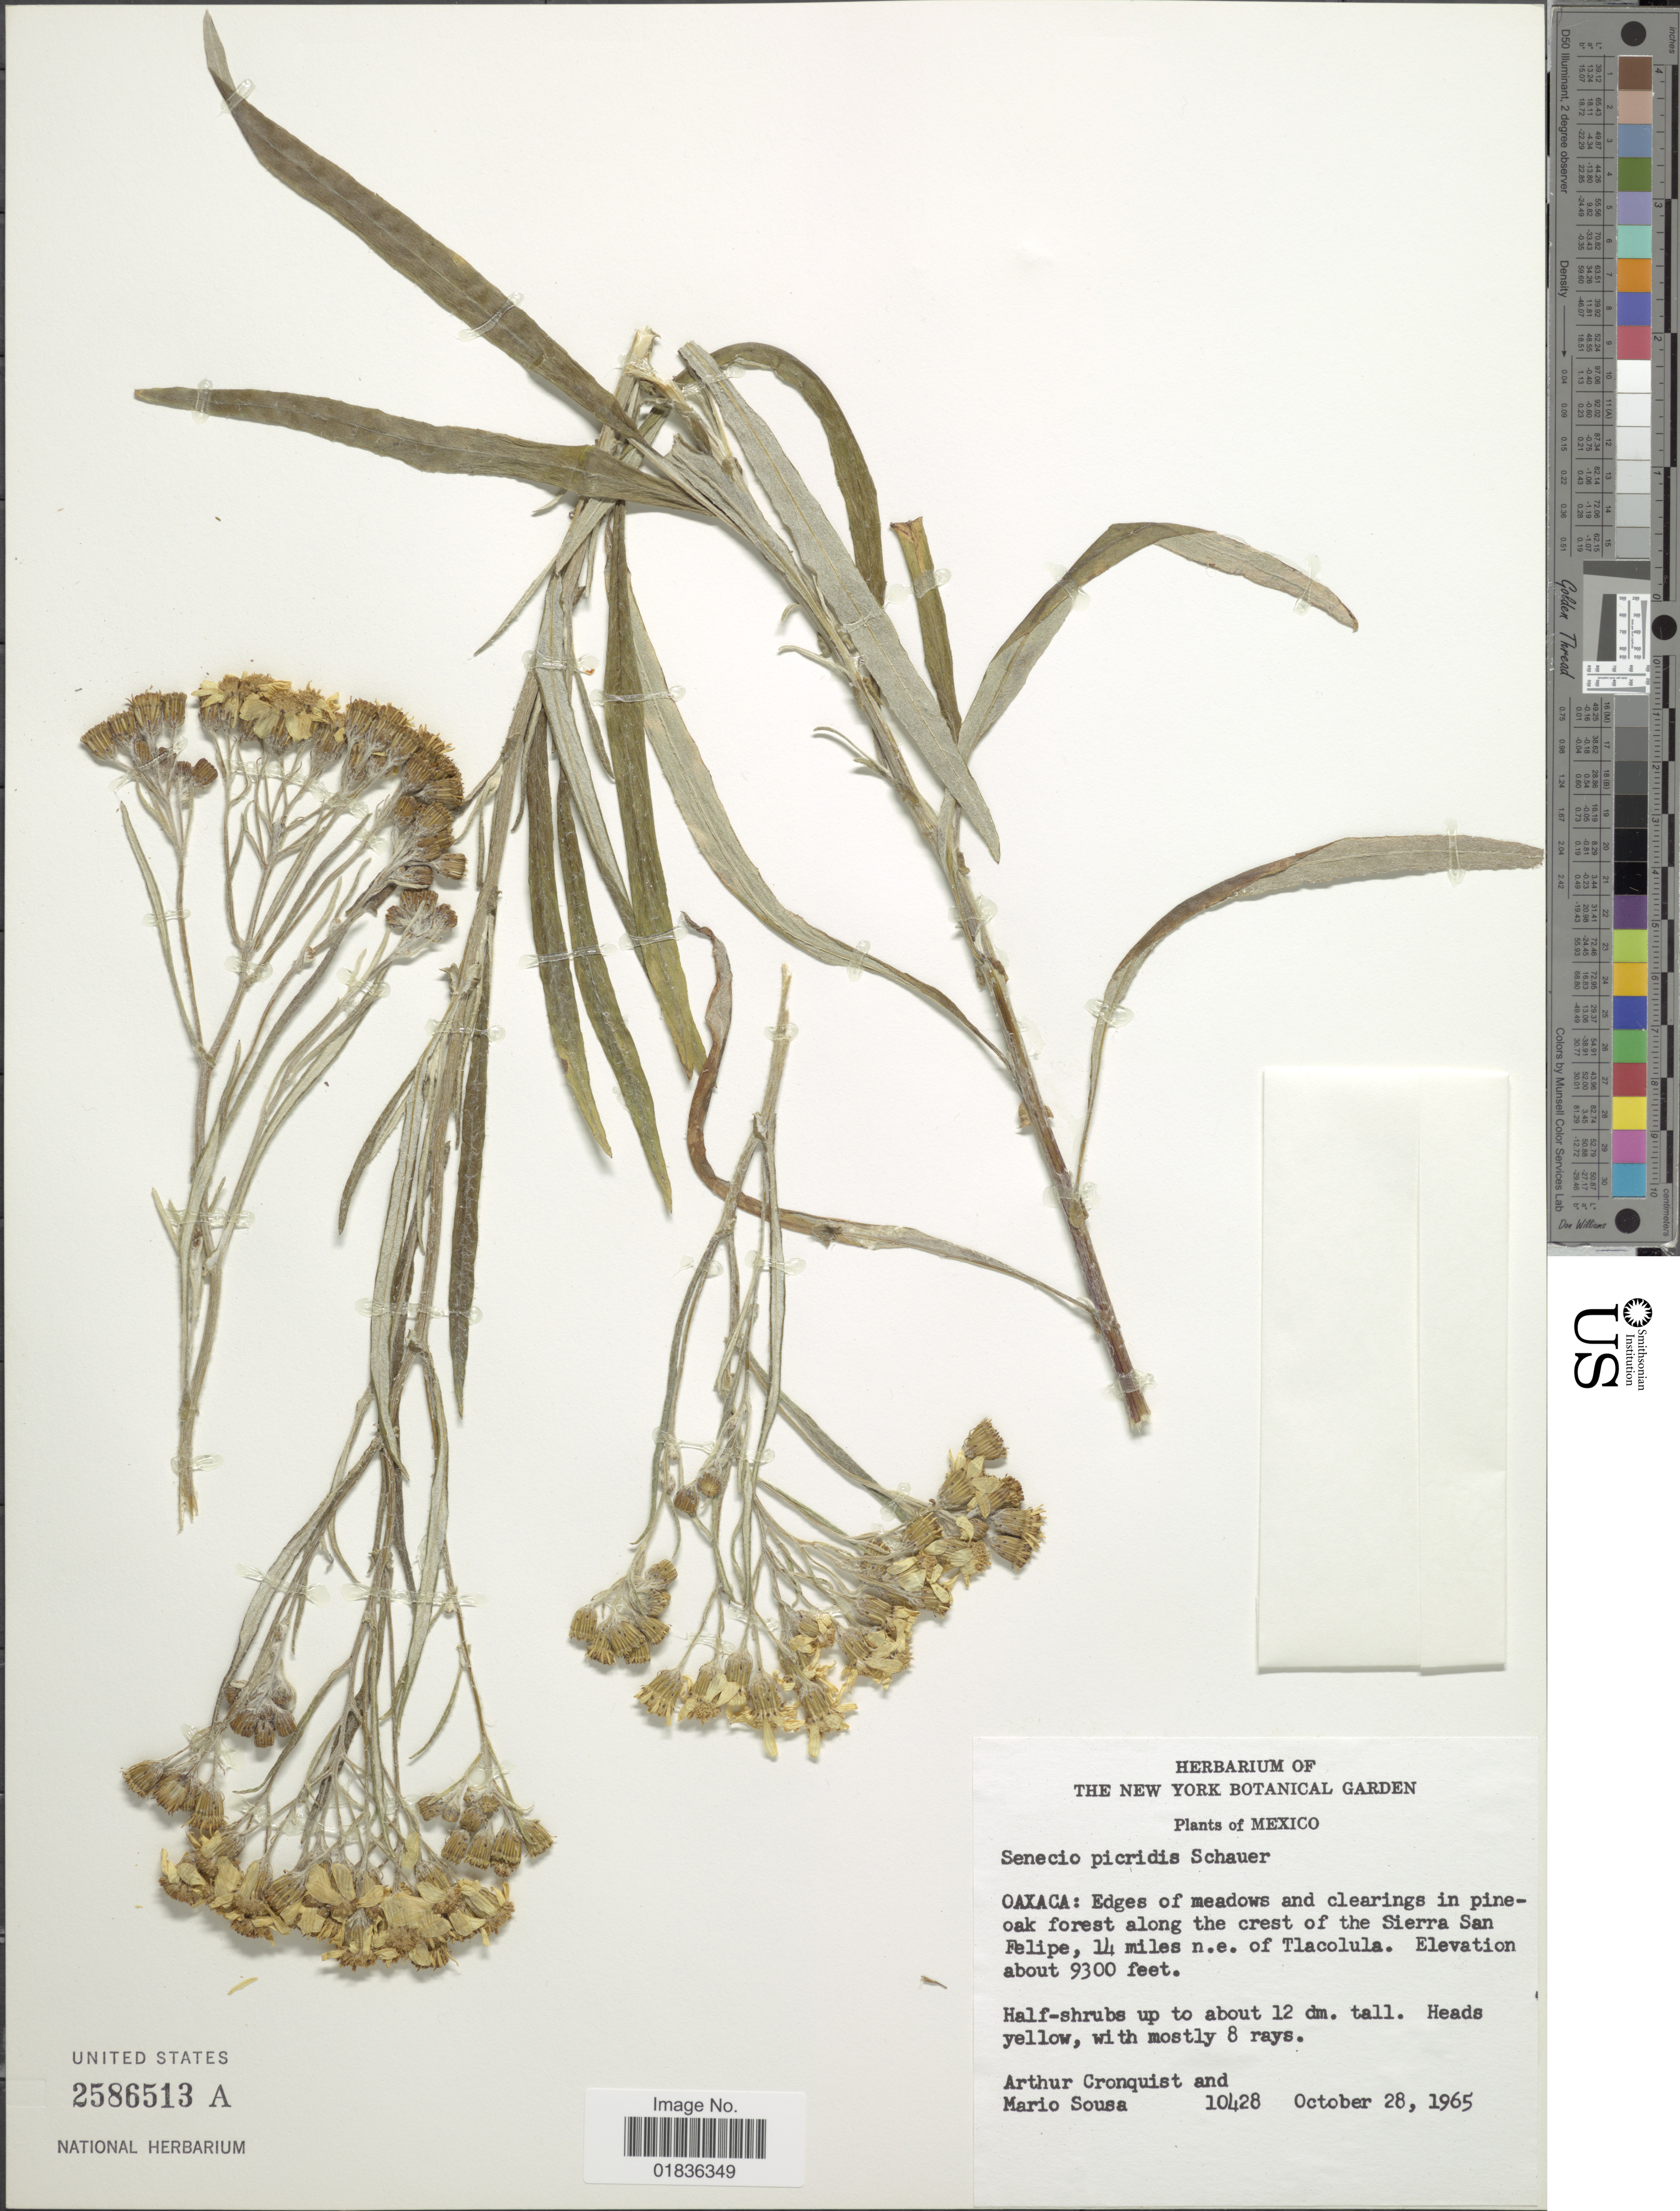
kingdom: Plantae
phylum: Tracheophyta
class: Magnoliopsida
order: Asterales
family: Asteraceae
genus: Senecio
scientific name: Senecio picridis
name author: S. Schauer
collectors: A. J. Cronquist & M. Sousa S.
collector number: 10428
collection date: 1965-10-28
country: Mexico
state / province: Oaxaca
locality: Edges of meadows and clearings in pine-oak forest along the crest of the Sierra San Felipe, 14 miles n.e. of Tlacolula.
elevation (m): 2835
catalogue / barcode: US 2586513A